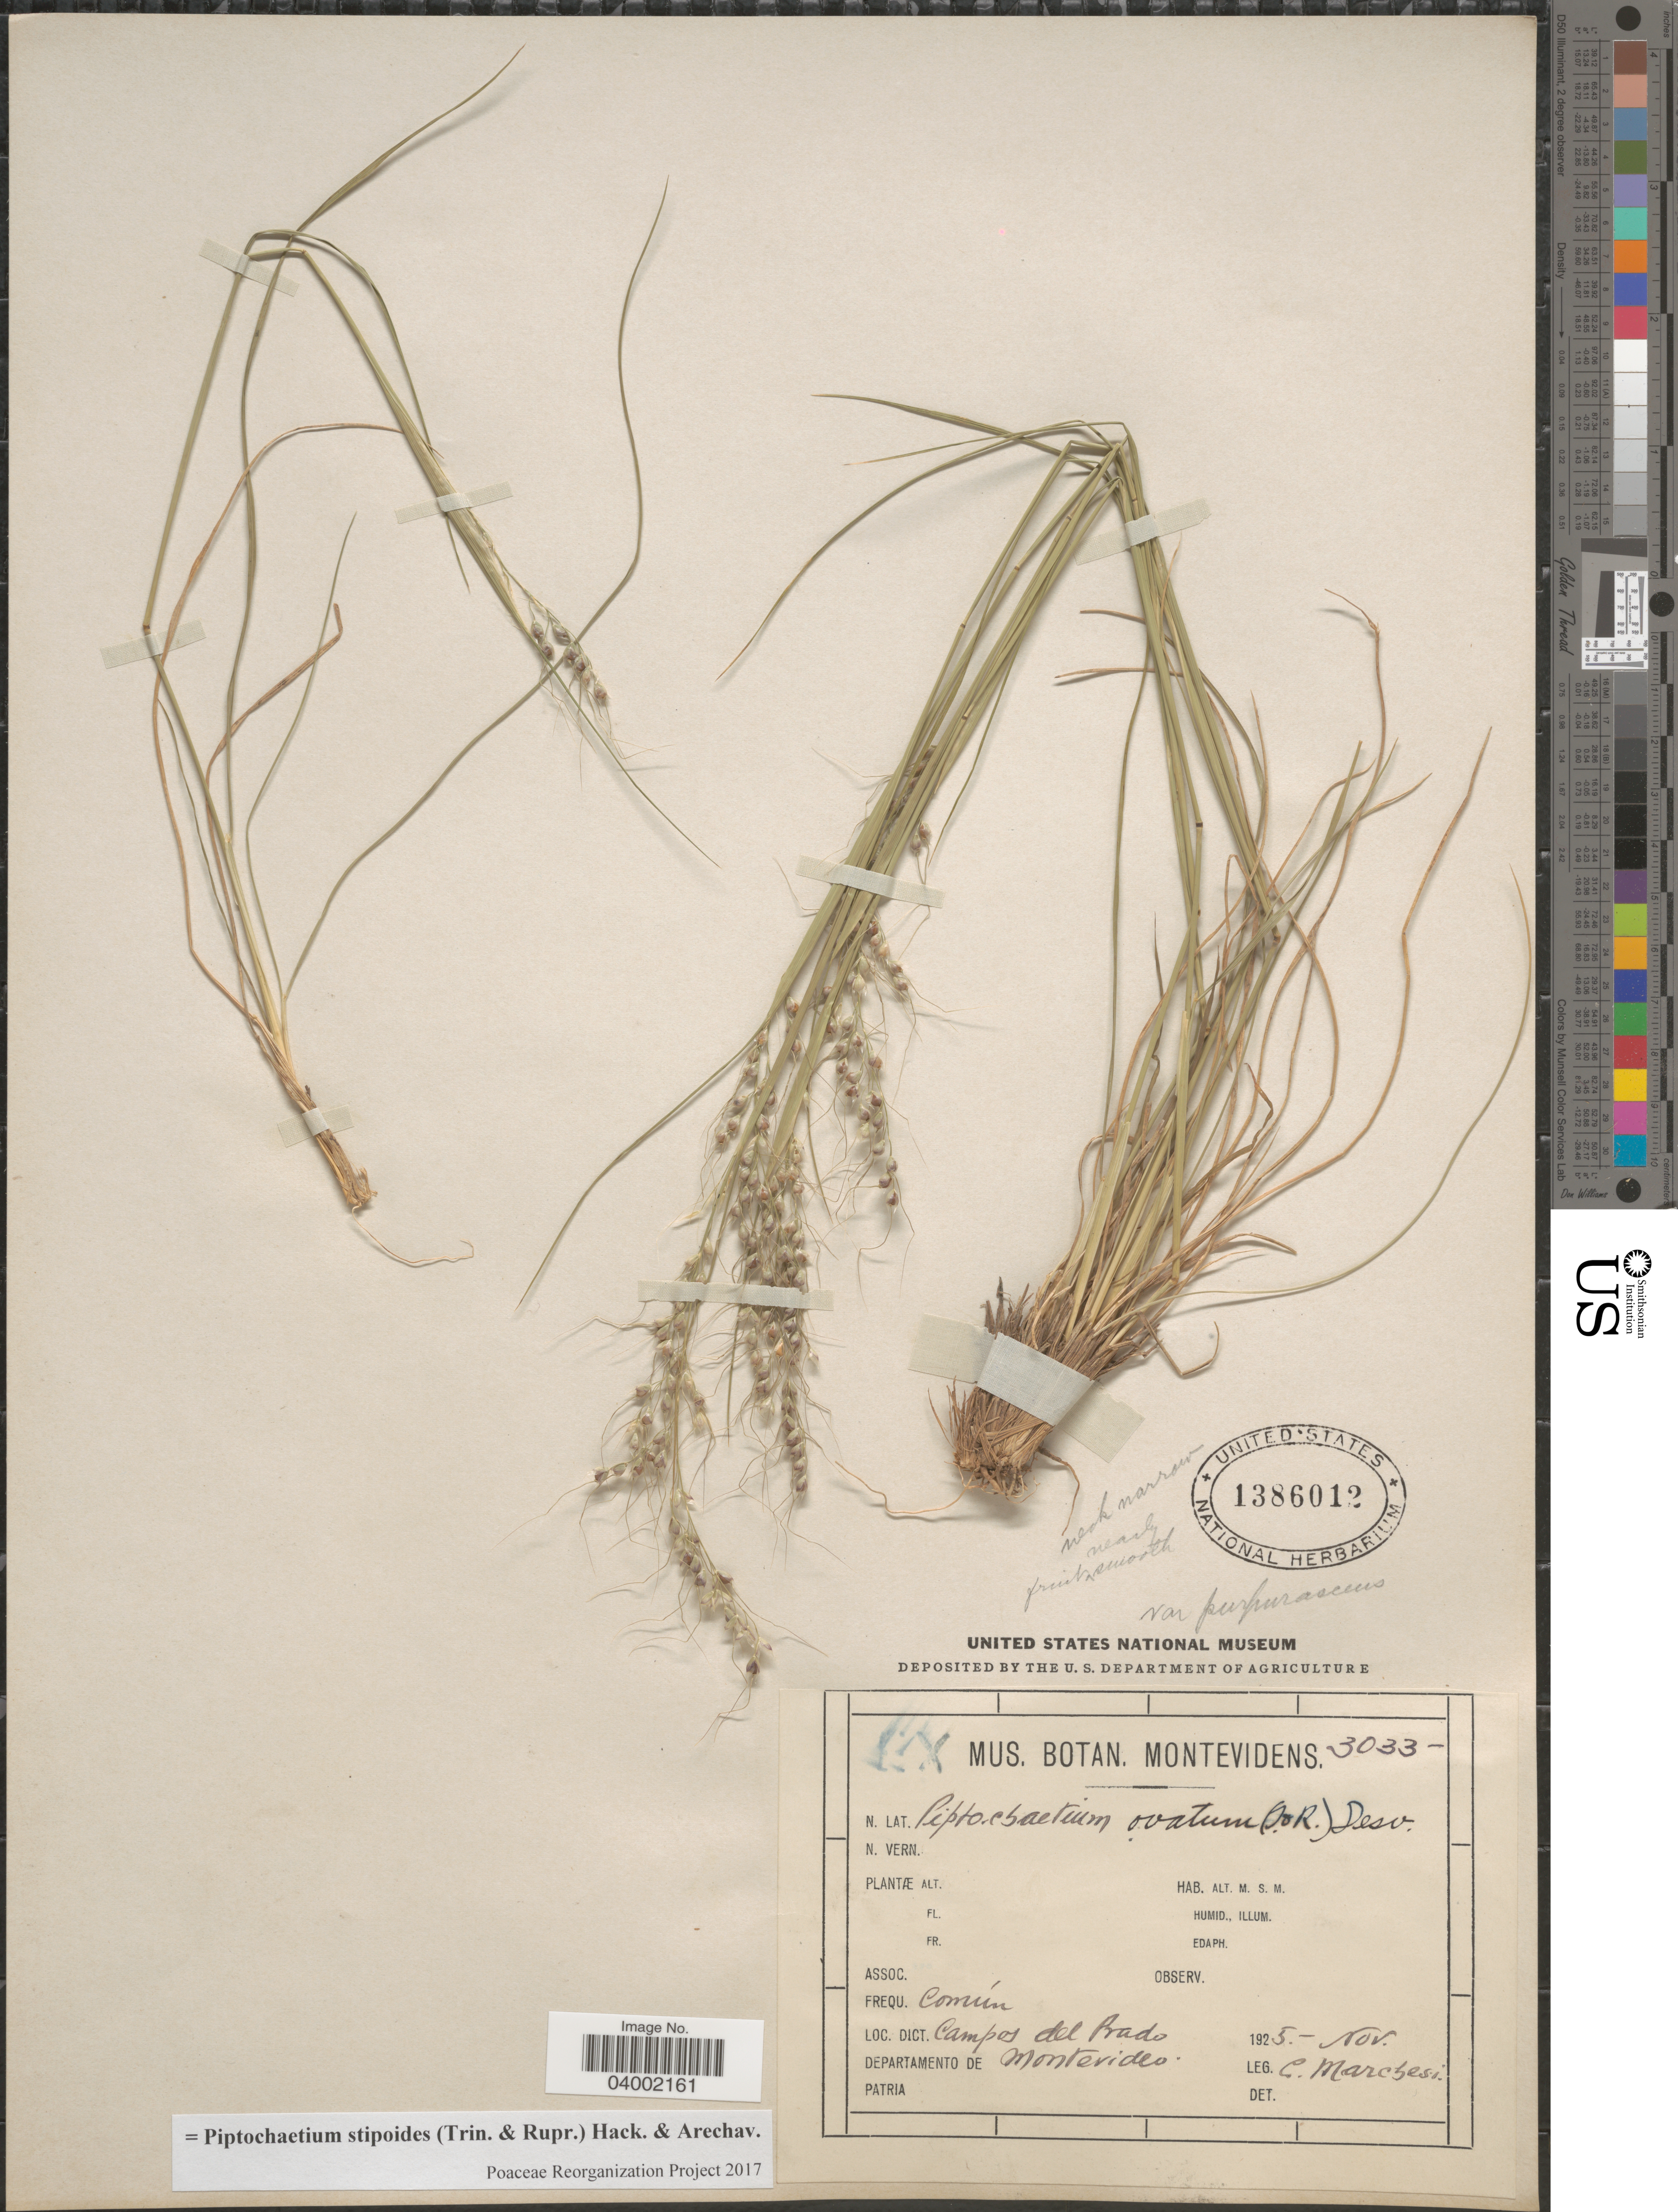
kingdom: Plantae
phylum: Tracheophyta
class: Liliopsida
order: Poales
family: Poaceae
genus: Piptochaetium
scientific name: Piptochaetium stipoides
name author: (Trin. & Rupr.) Hack. & Arechav.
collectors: C. Marchesi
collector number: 3033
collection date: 1925-11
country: Uruguay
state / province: Montevideo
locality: Dict. Campos del Prado. Departamento de Montevideo.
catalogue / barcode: US 1386012